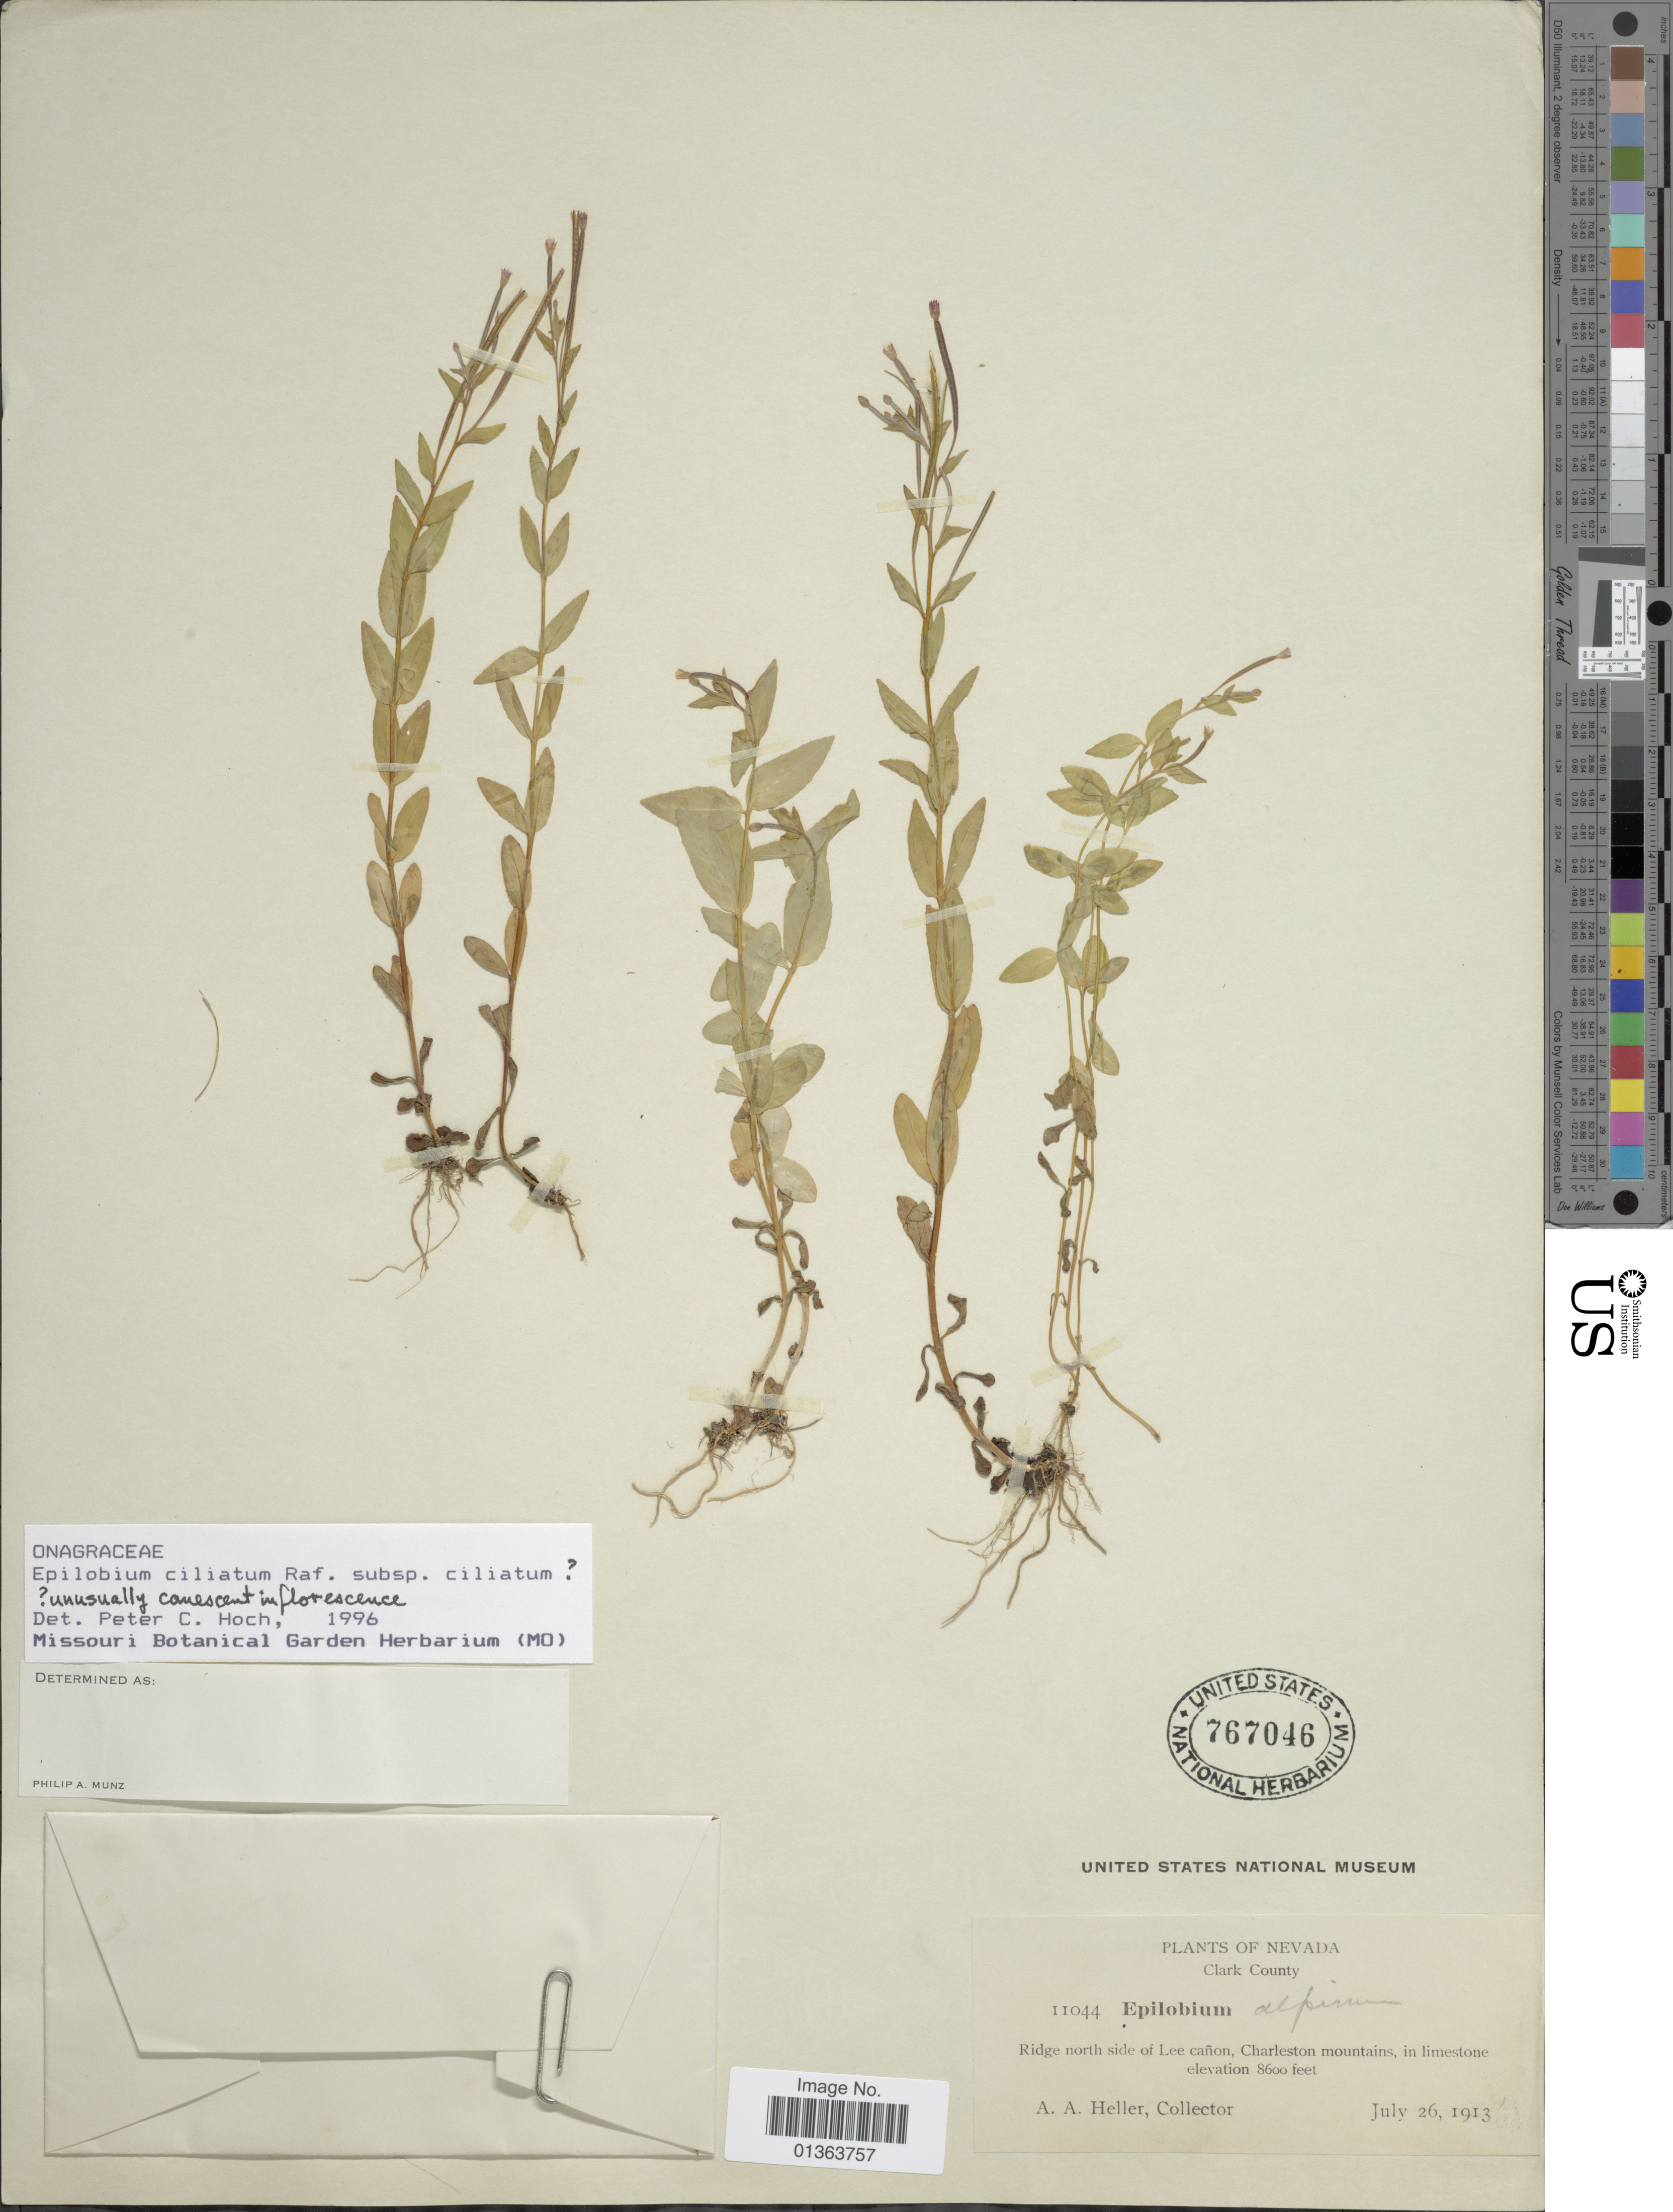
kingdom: Plantae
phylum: Tracheophyta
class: Magnoliopsida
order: Myrtales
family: Onagraceae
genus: Epilobium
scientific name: Epilobium ciliatum subsp. ciliatum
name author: Raf.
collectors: A. A. Heller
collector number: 11044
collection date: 1913-07-26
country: United States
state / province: Nevada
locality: Clark County. Ridge north side of Lee cañon, Charleston mountains.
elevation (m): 2621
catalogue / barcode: US 767046